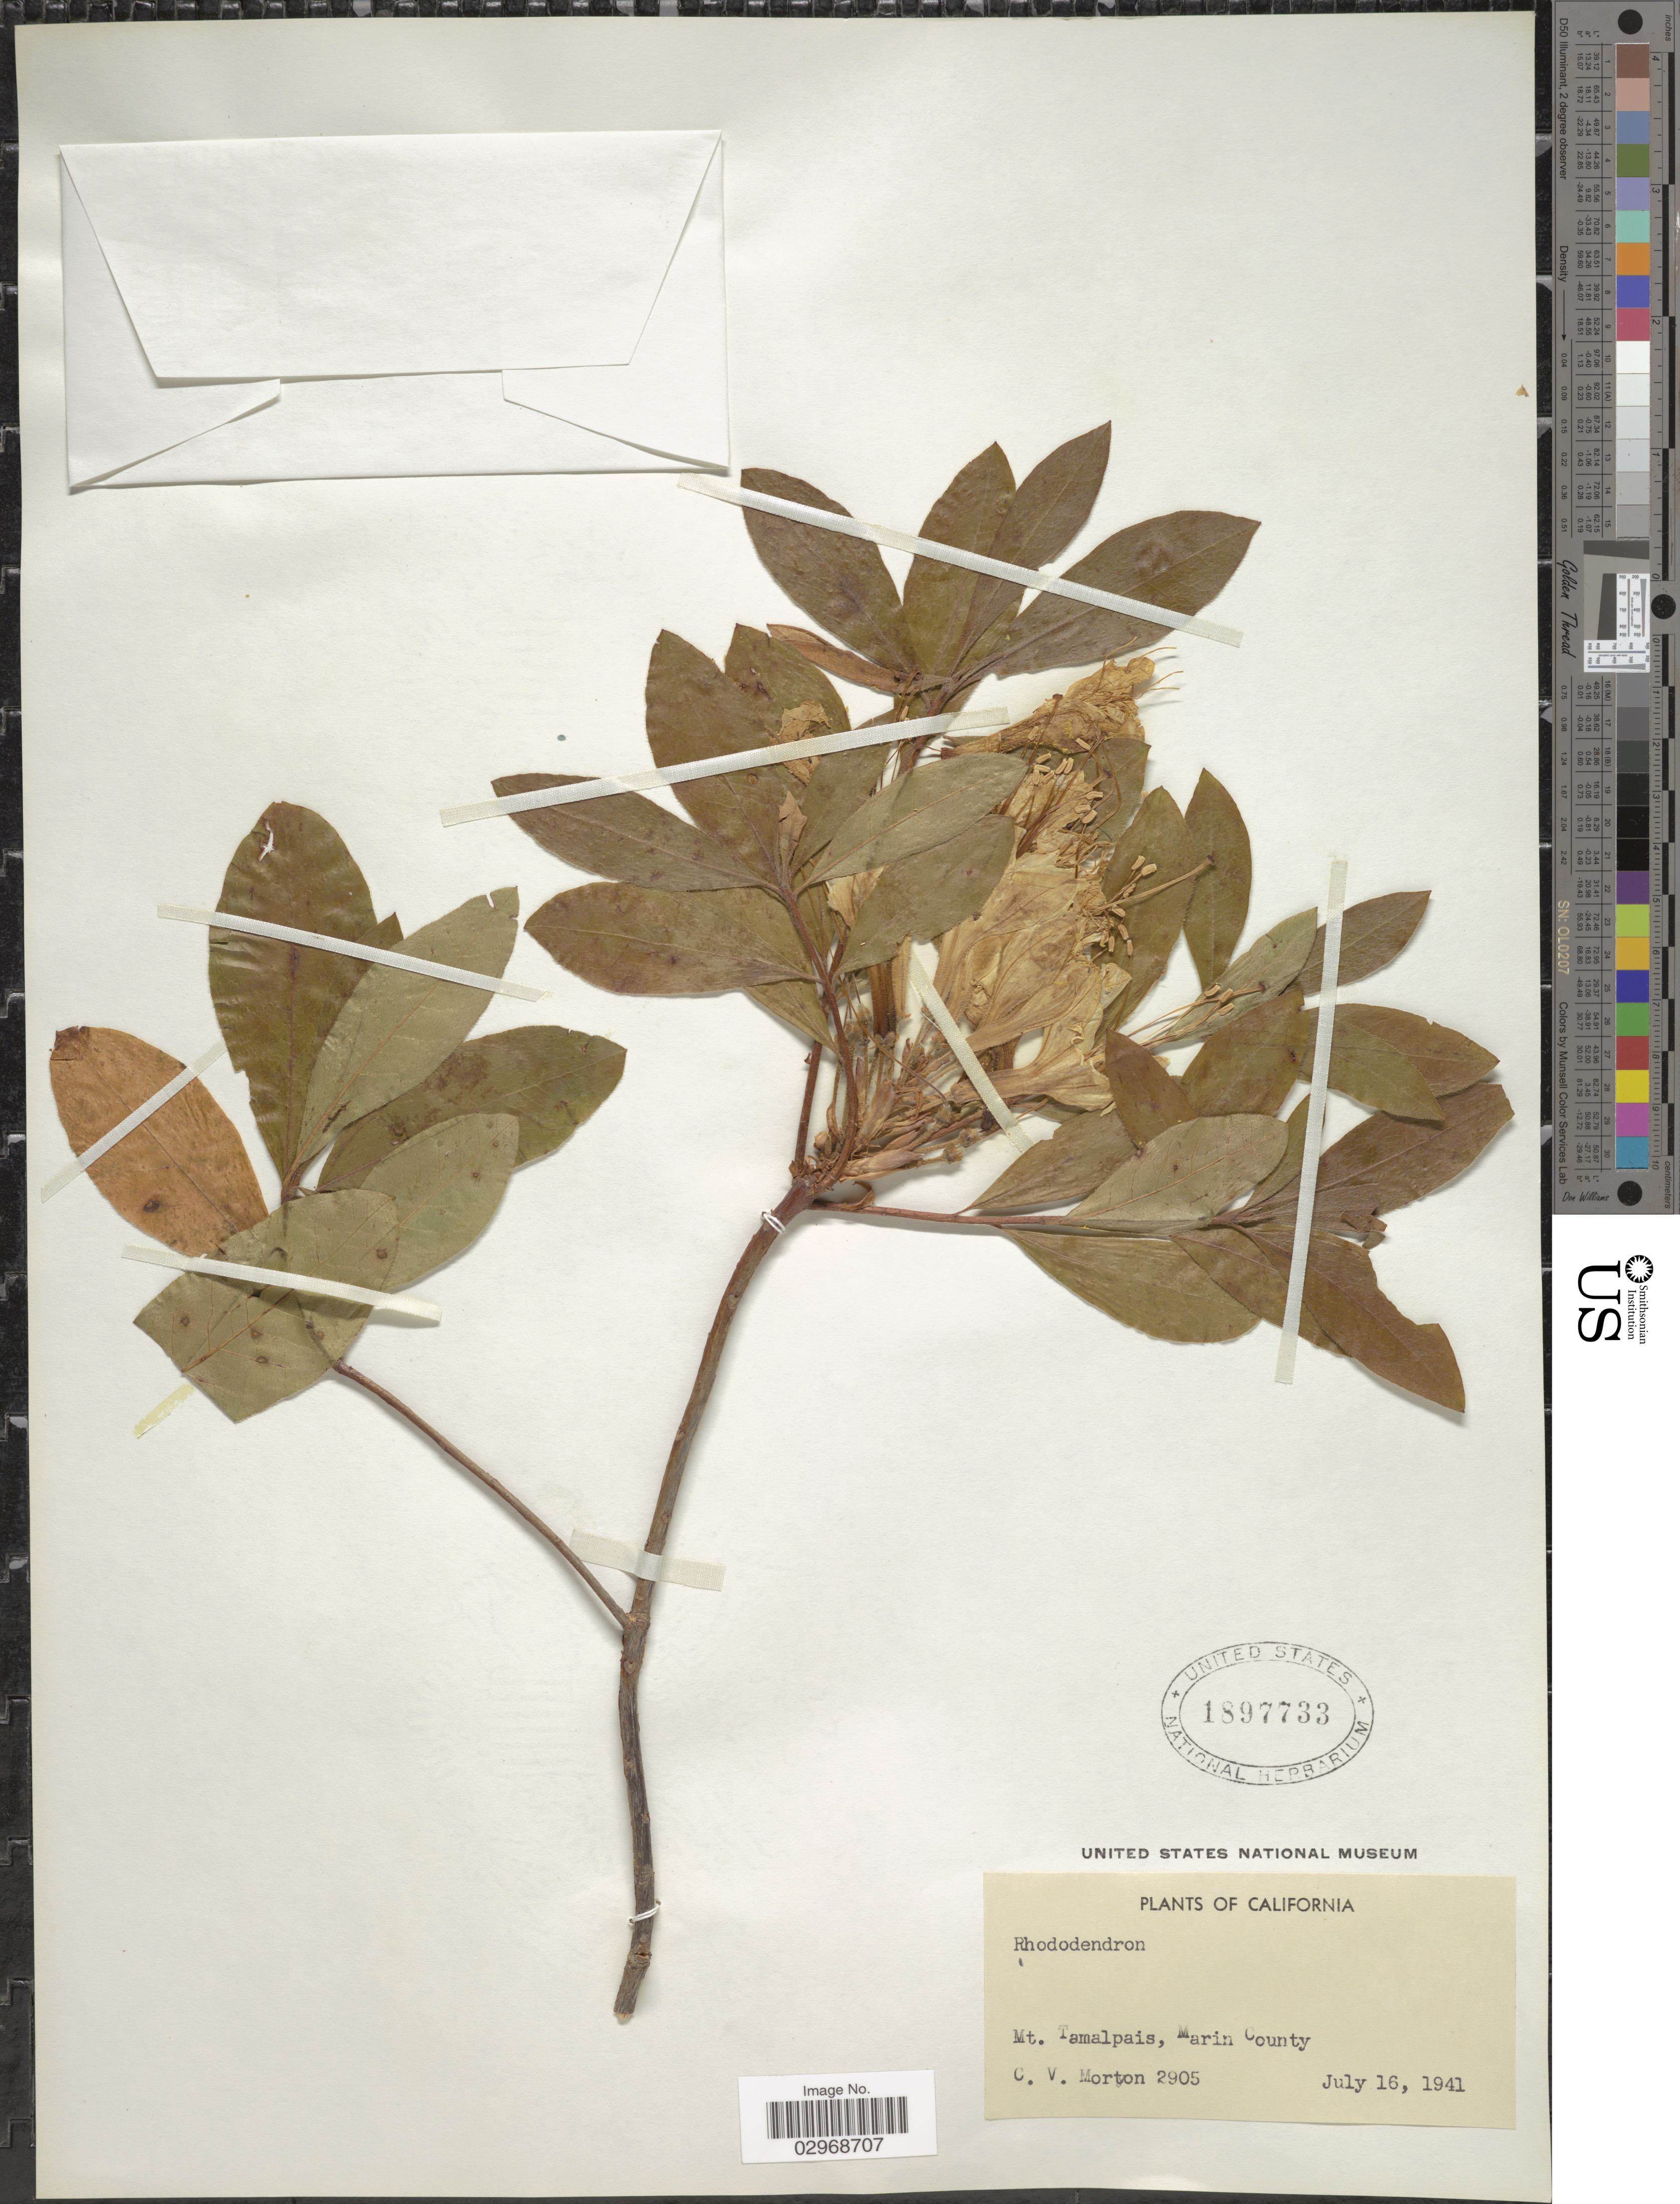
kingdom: Plantae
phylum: Tracheophyta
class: Magnoliopsida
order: Ericales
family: Ericaceae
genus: Rhododendron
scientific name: Rhododendron sp.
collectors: C. V. Morton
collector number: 2905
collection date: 1941-07-16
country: United States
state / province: California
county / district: Marin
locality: Mt. Tamalpais, Marin County.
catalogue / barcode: US 1897733